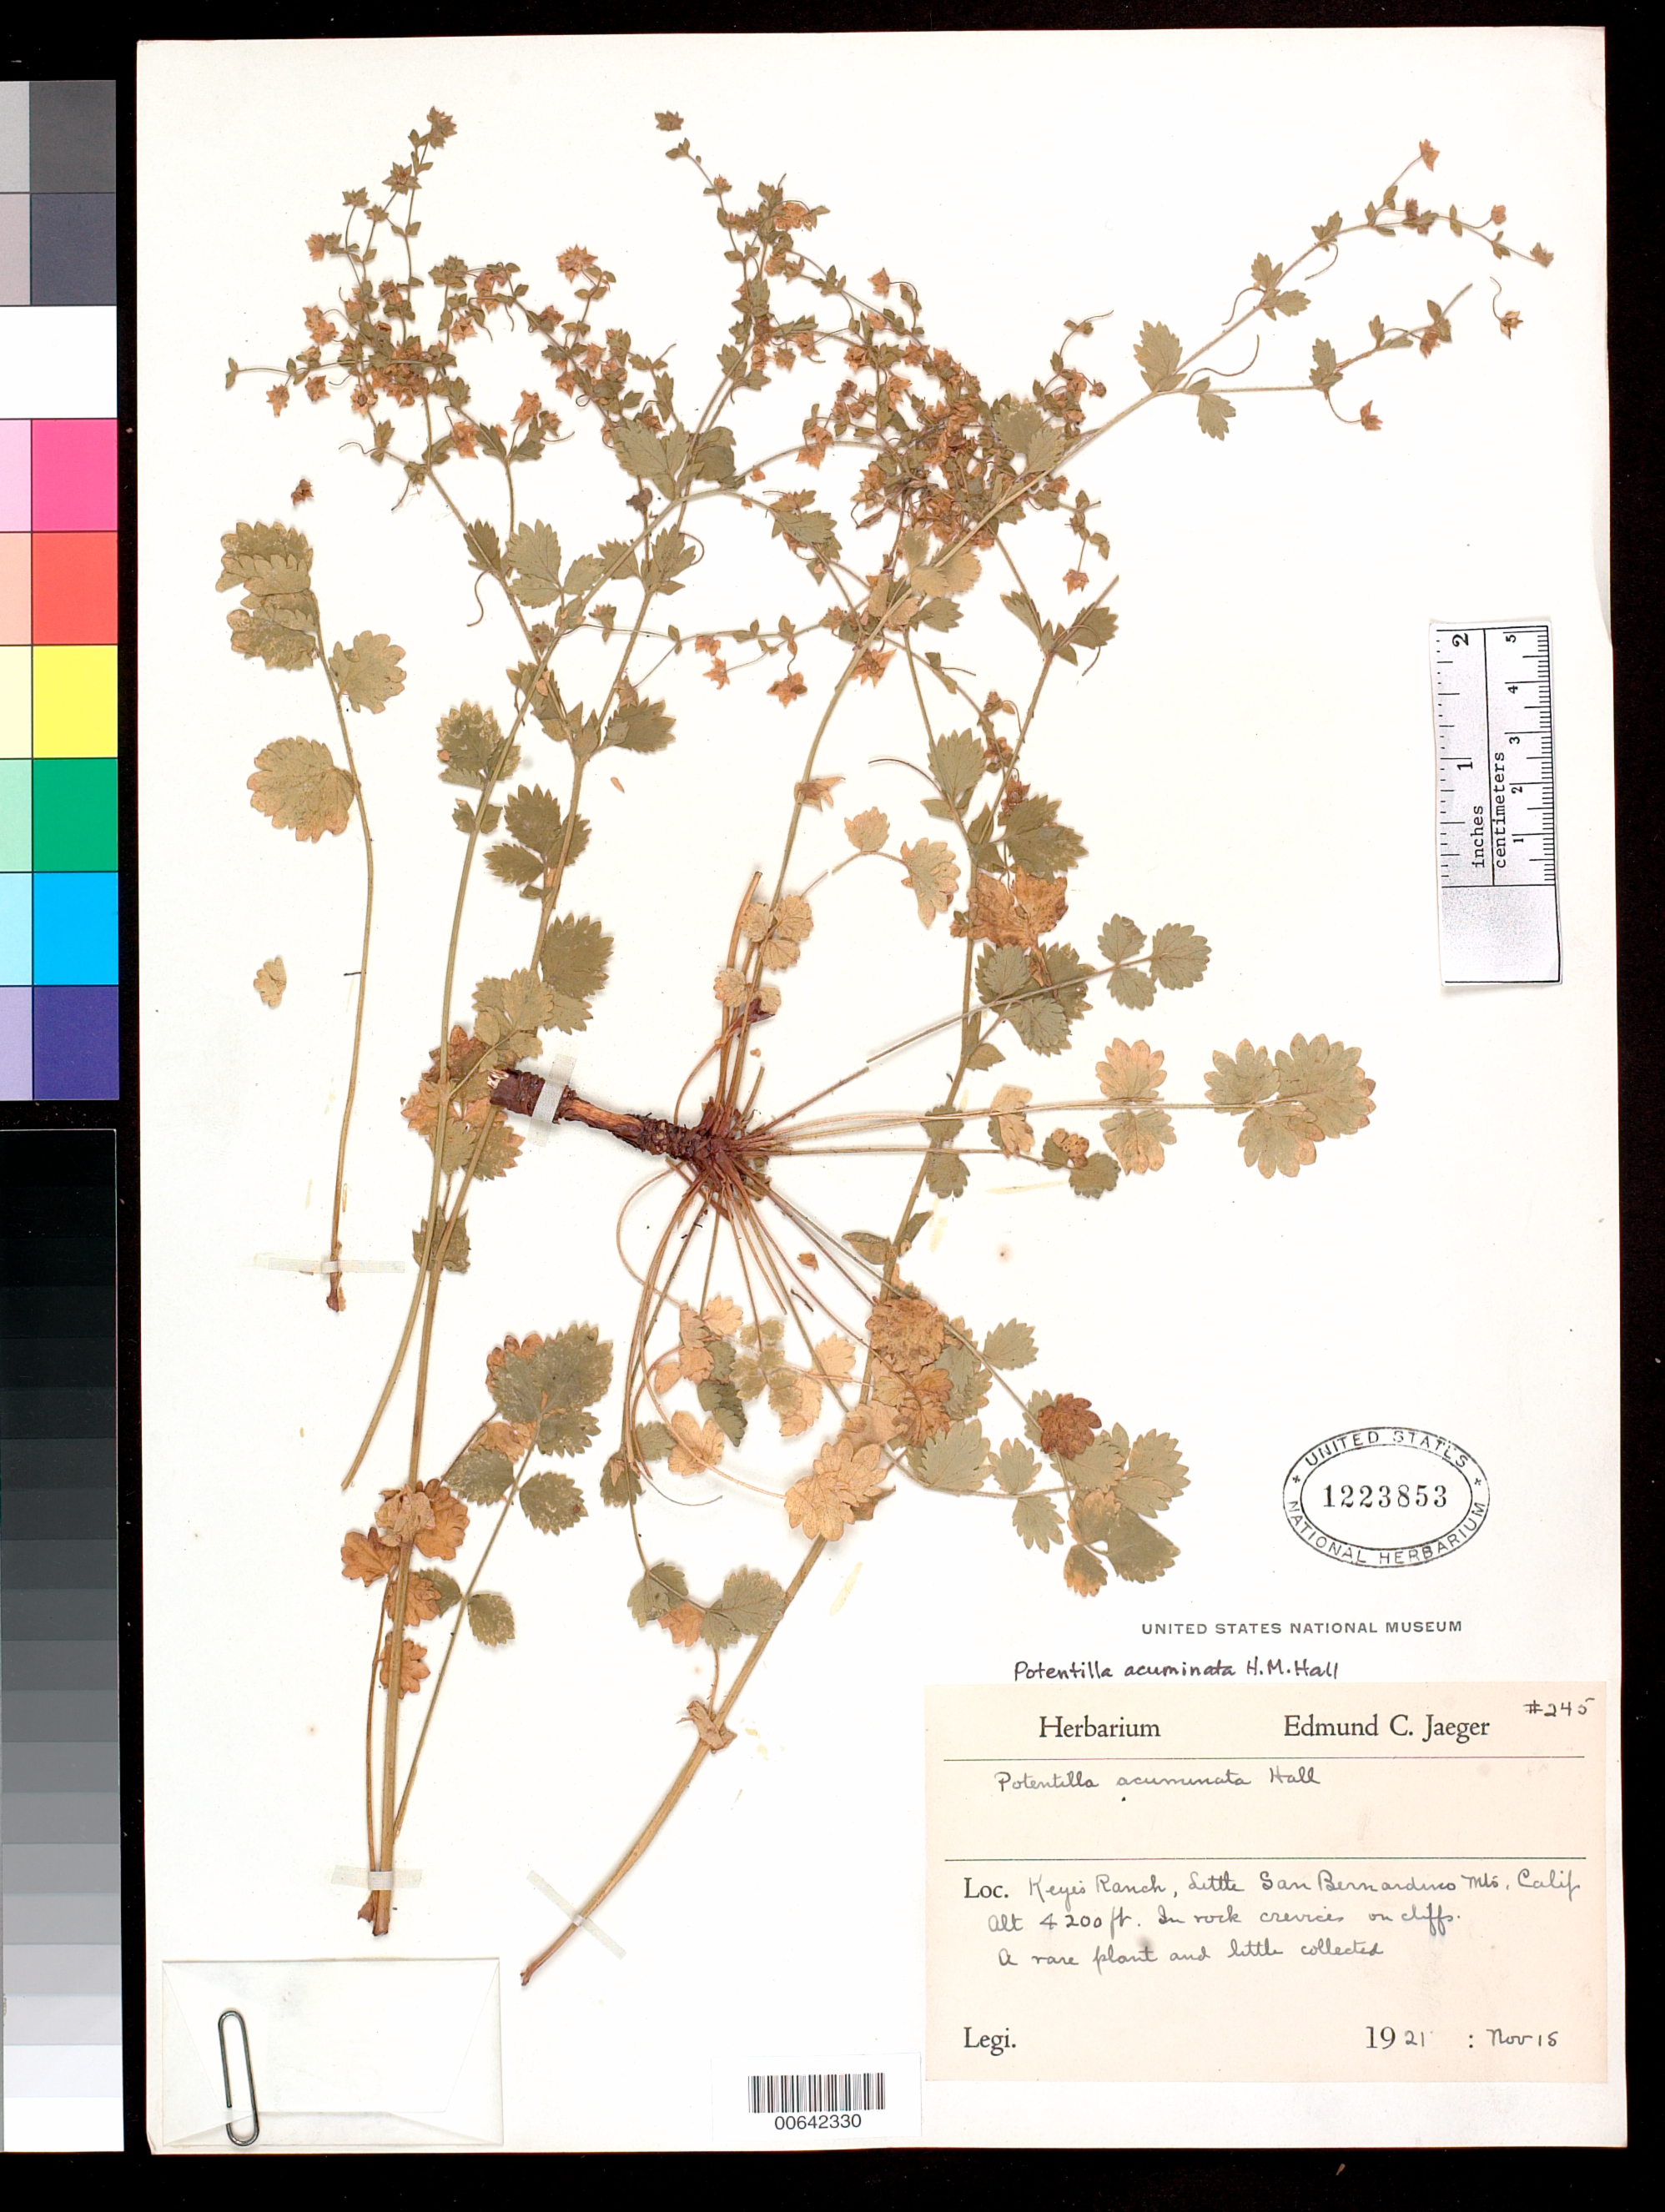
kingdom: Plantae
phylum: Tracheophyta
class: Magnoliopsida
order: Rosales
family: Rosaceae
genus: Potentilla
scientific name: Potentilla acuminata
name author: H.M. Hall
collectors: E. Jaeger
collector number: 245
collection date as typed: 15 Nov 1921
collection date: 1921-11-15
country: United States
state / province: California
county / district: San Bernardino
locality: Keye's Ranch, Little San Bernardino Mts.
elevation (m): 1280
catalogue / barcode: US 1223853